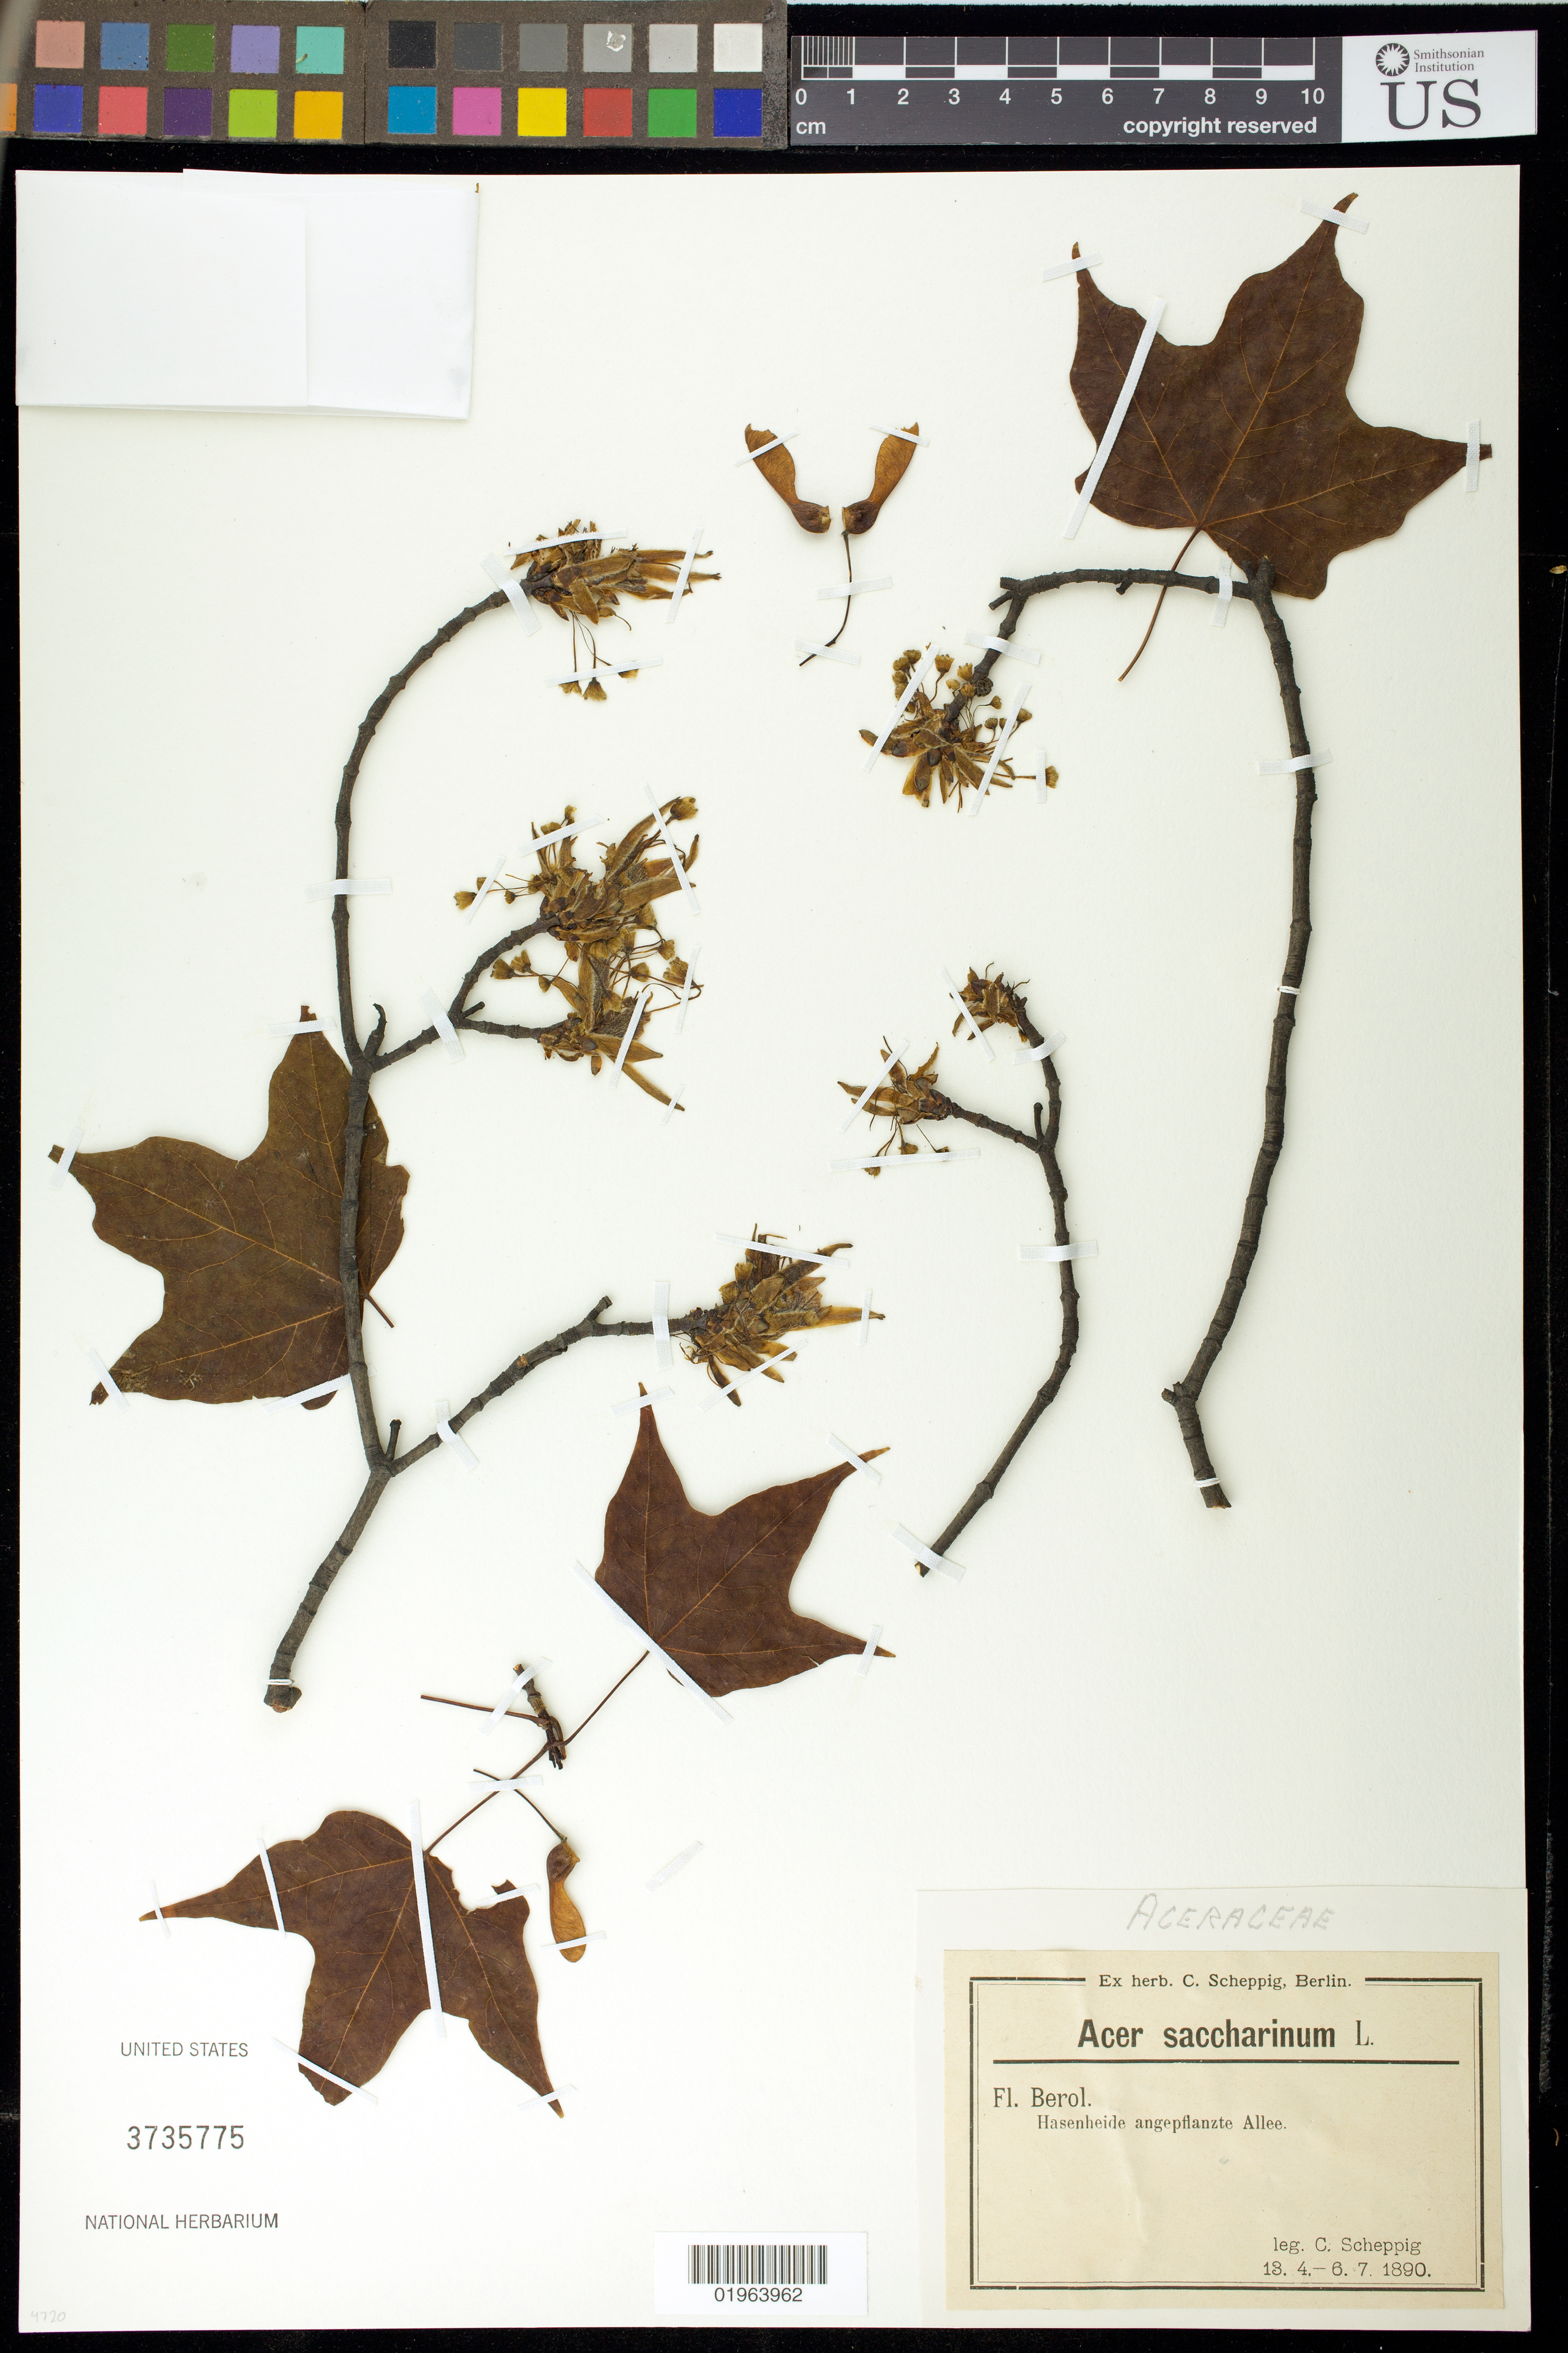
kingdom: Plantae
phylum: Tracheophyta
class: Magnoliopsida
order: Sapindales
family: Sapindaceae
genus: Acer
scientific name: Acer saccharinum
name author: L.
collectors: C. Scheppig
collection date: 1890-04-13/1890-07-06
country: Germany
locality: Hasenheide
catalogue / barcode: US 3735775